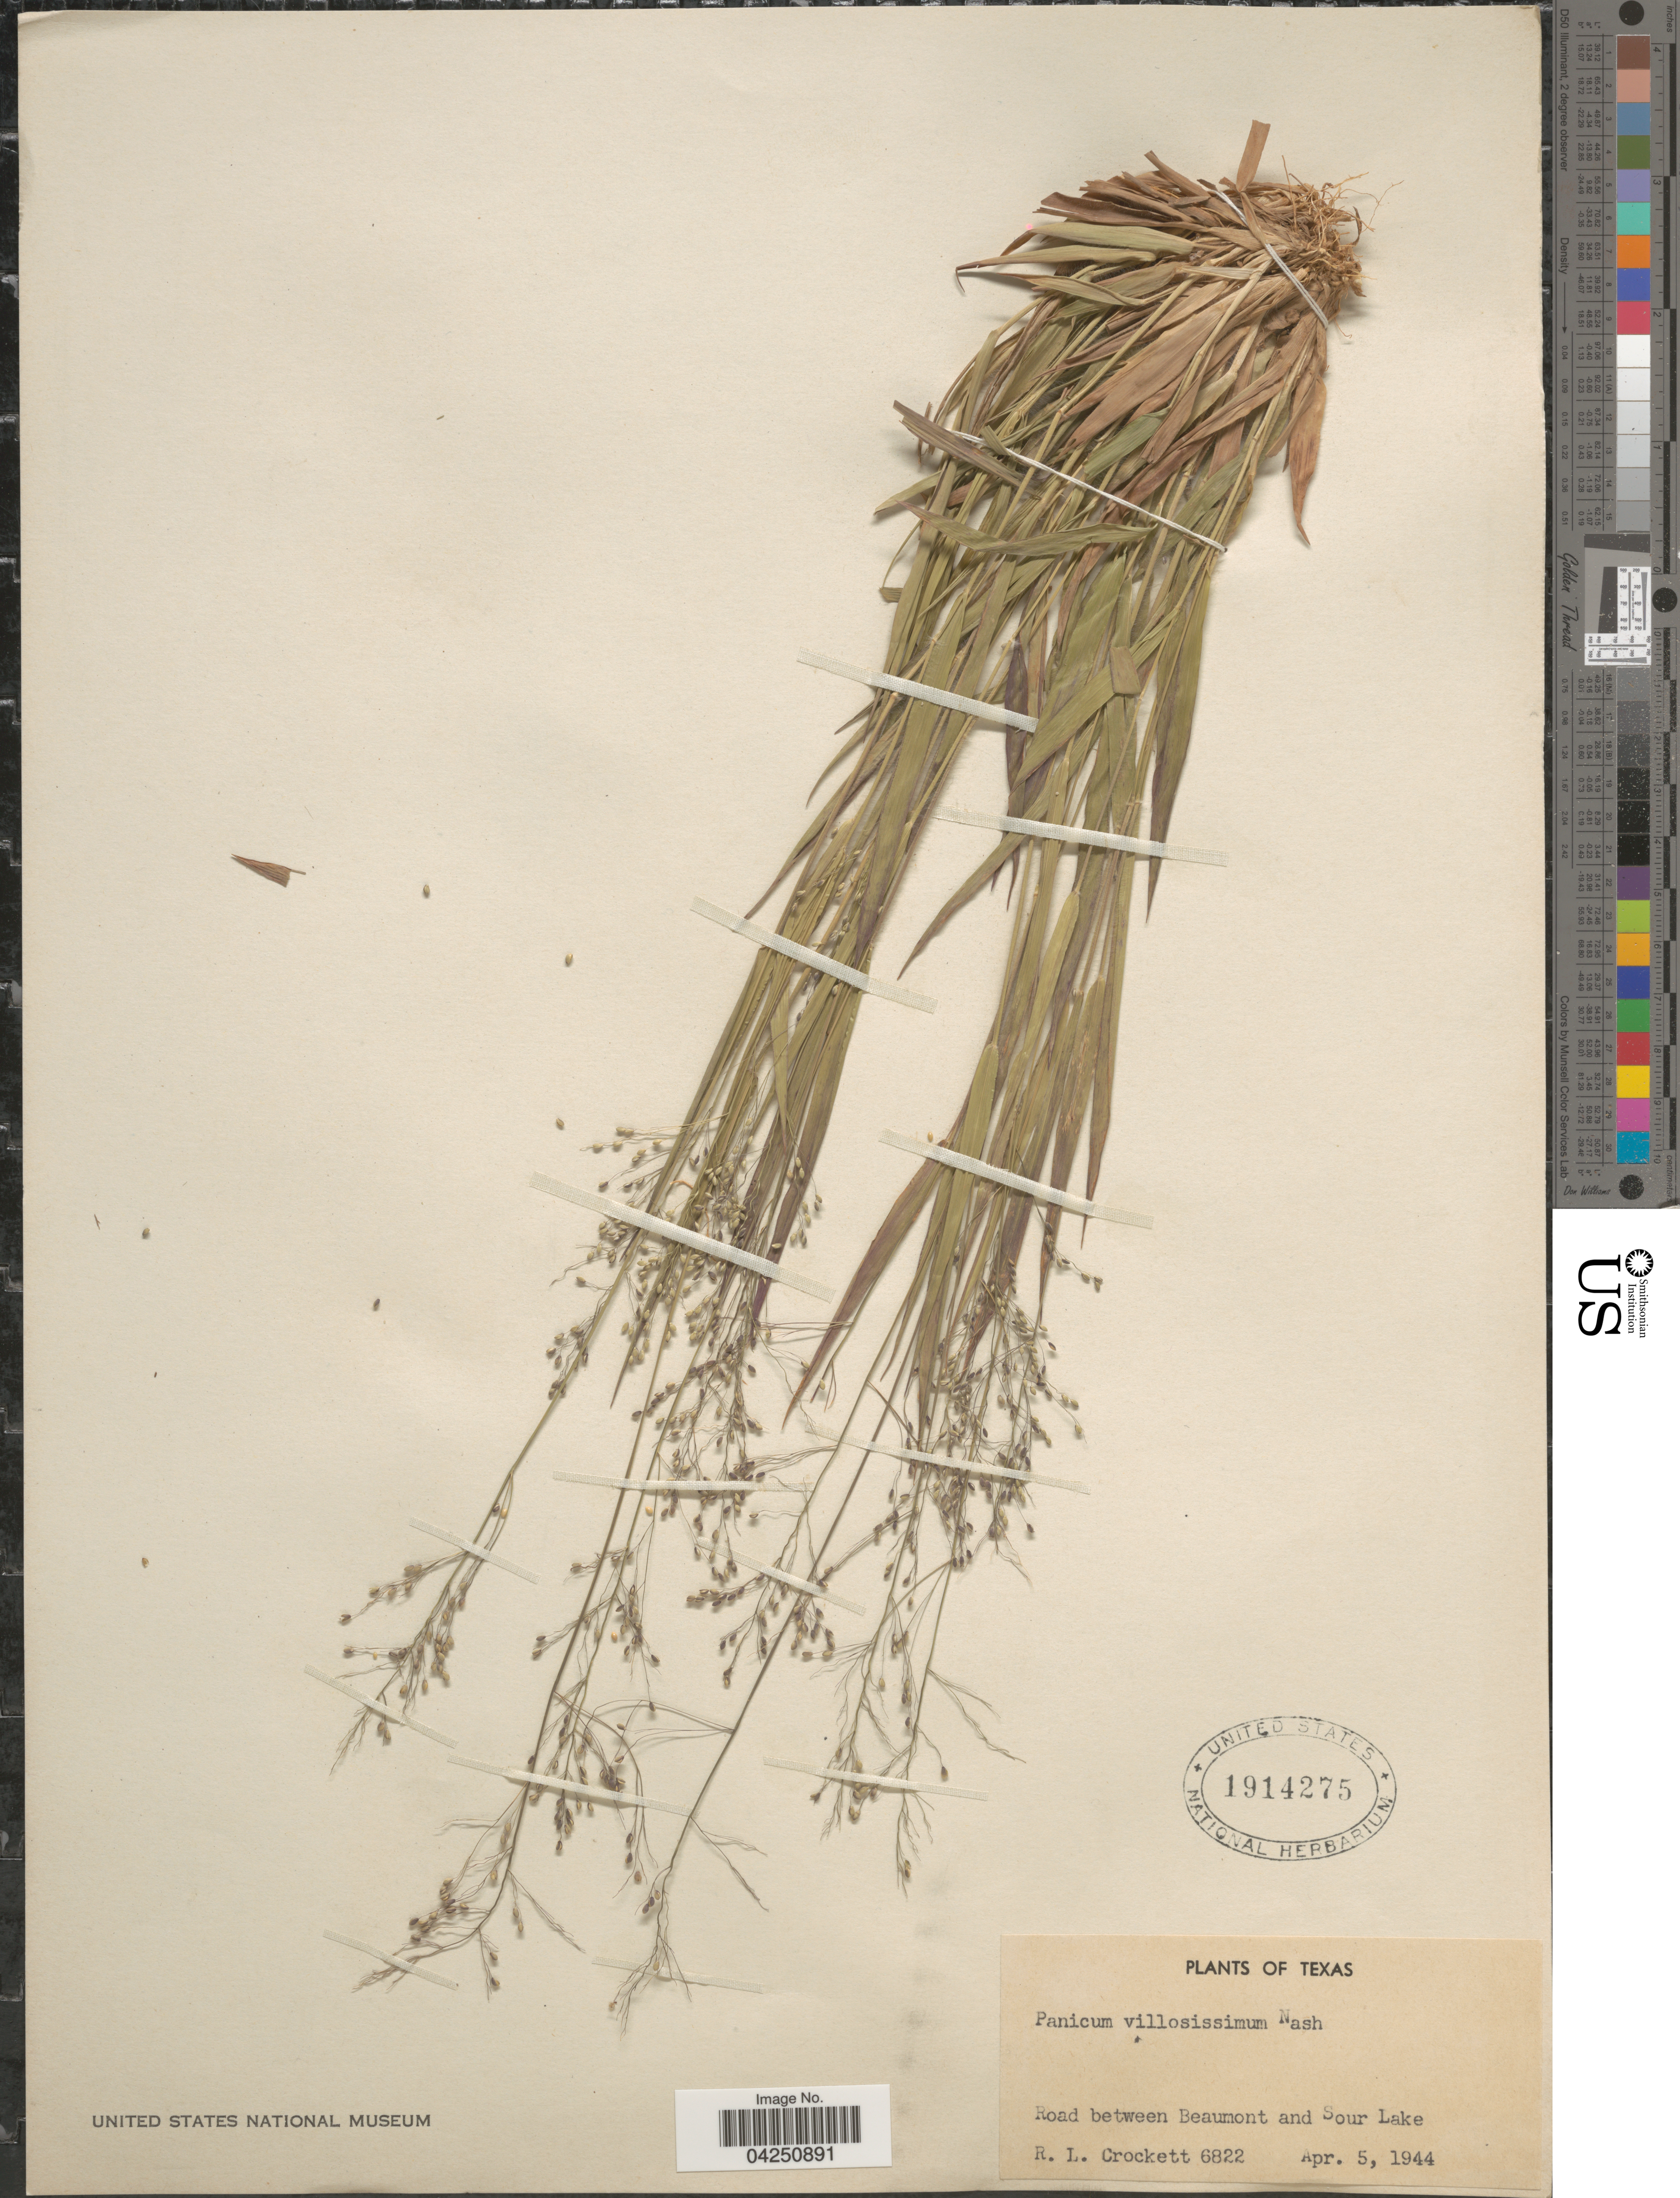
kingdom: Plantae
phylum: Tracheophyta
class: Liliopsida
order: Poales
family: Poaceae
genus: Dichanthelium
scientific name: Dichanthelium acuminatum var. acuminatum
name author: (Sw.) Gould & C.A. Clark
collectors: R. Crockett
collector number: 6822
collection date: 1944-04-05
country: United States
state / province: Texas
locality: Road between Beaumont and Sour Lake.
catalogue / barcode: US 1914275